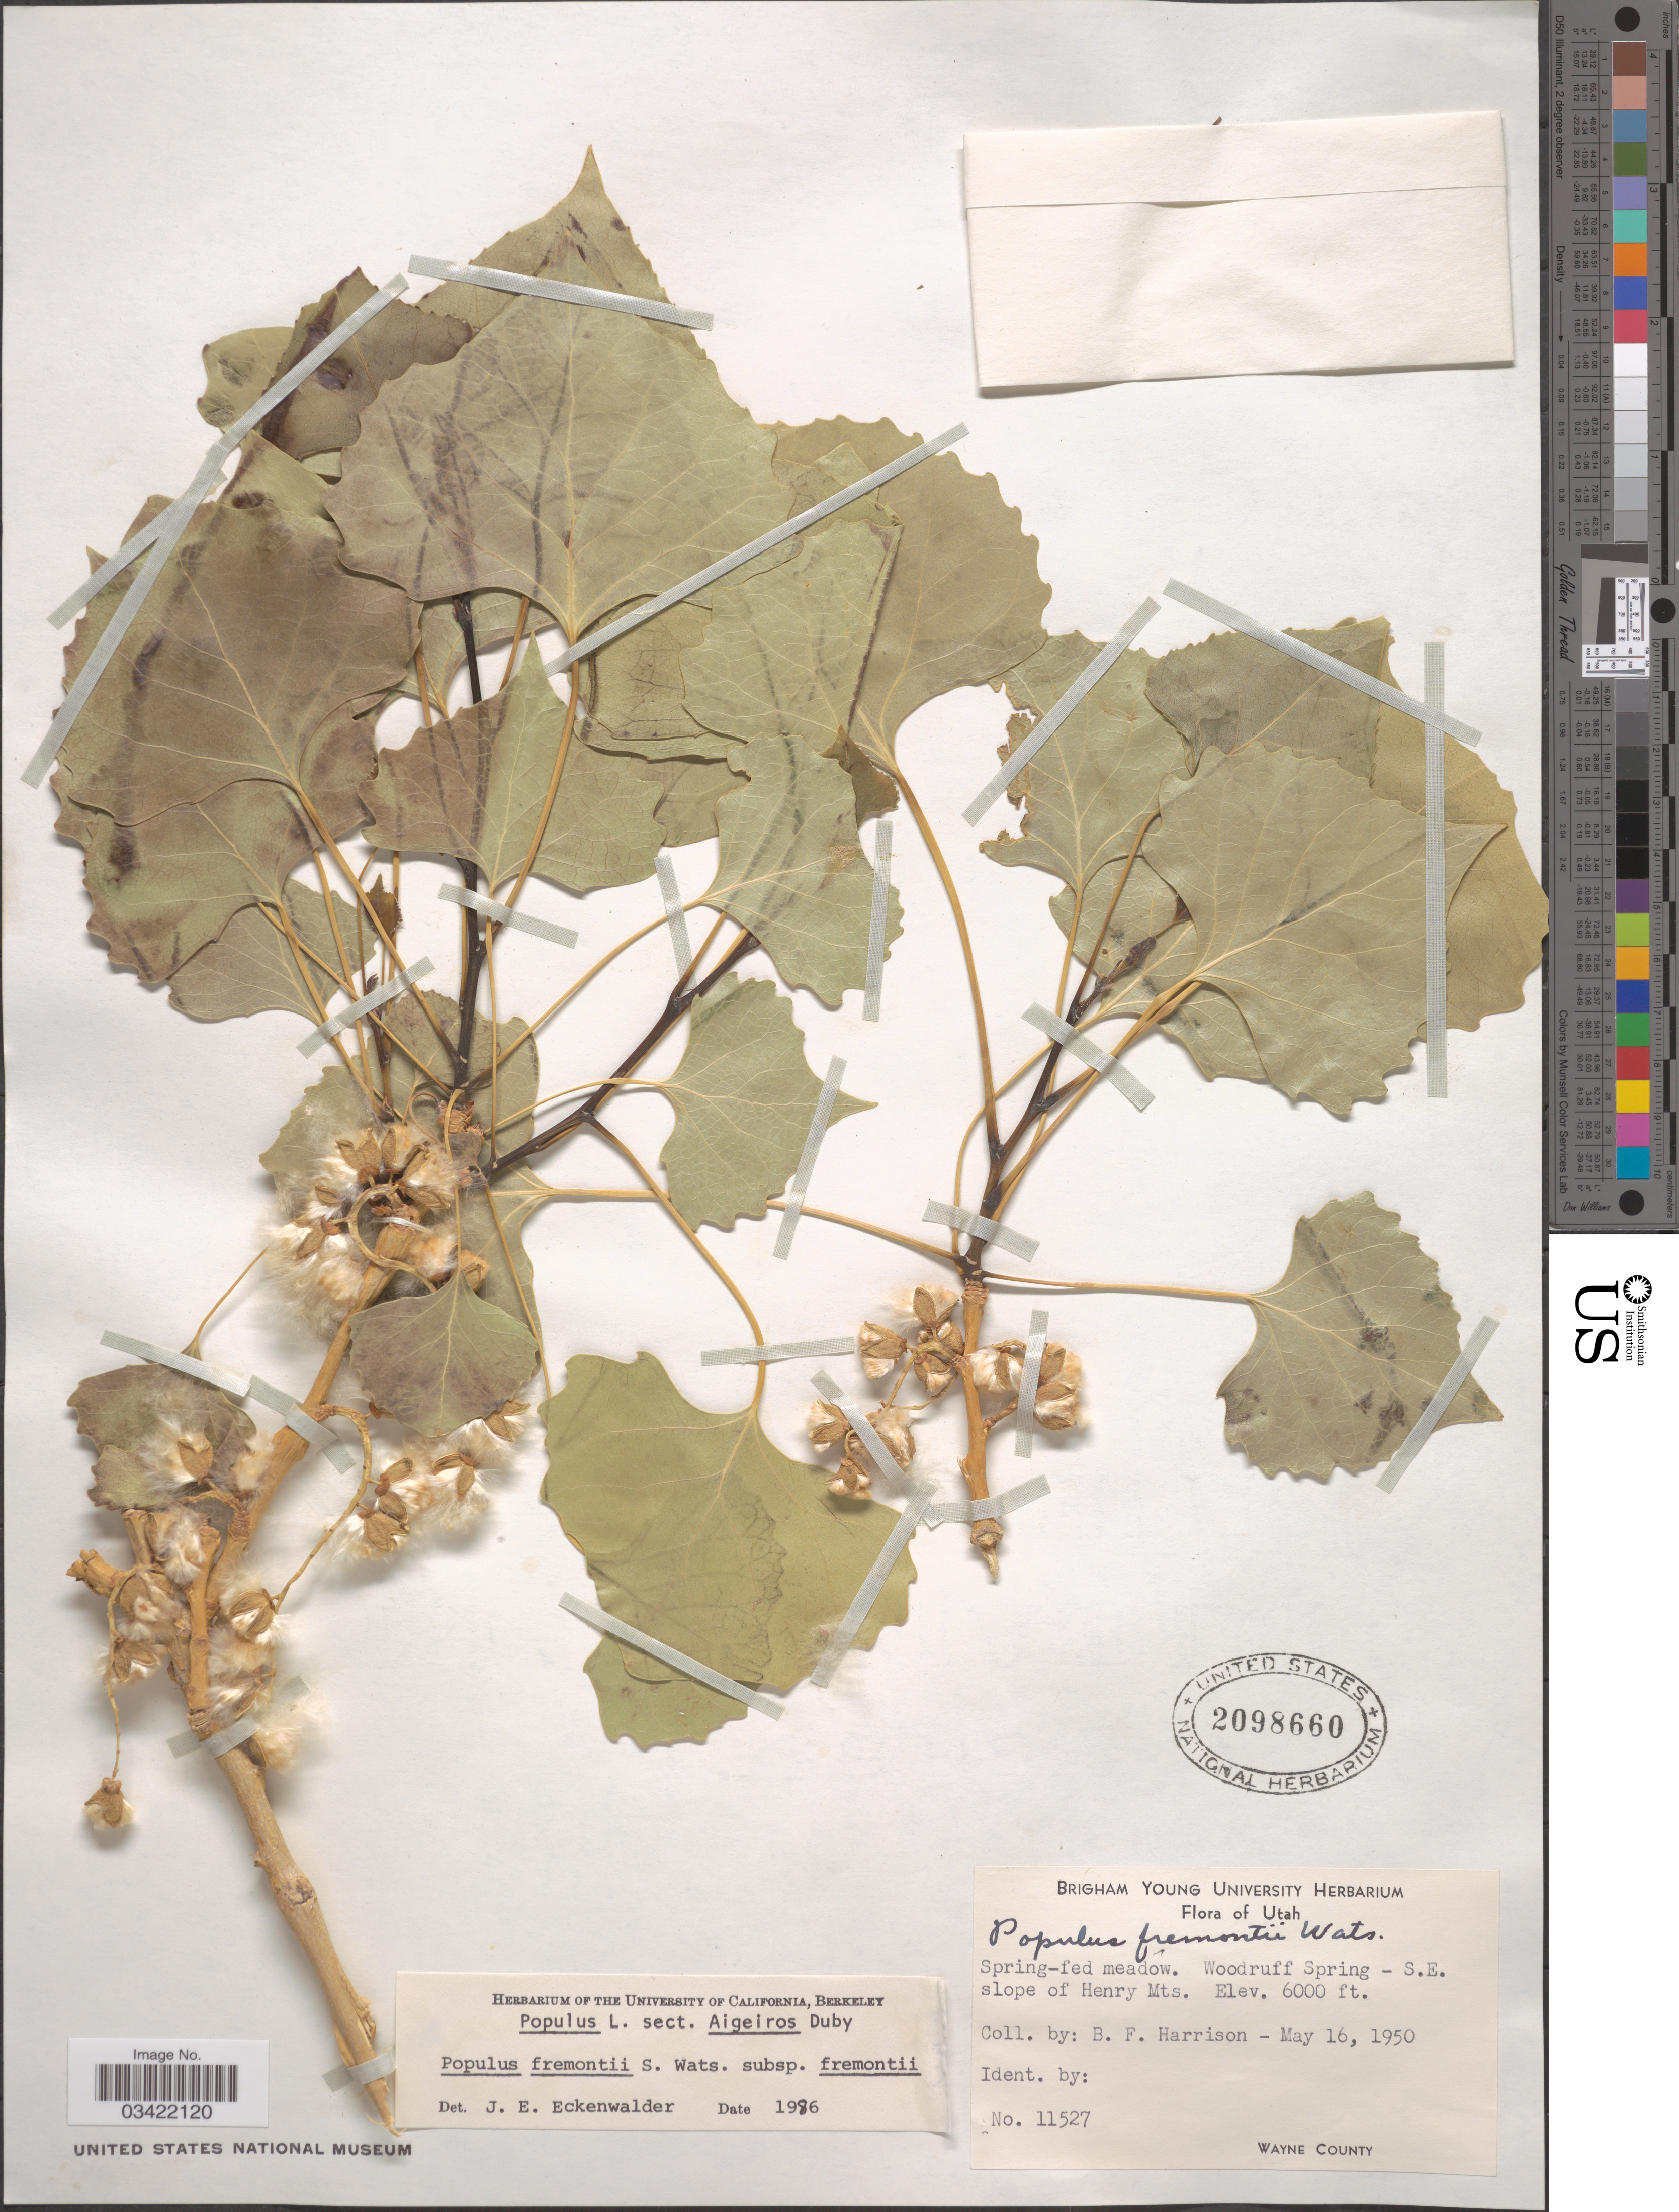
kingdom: Plantae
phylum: Tracheophyta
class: Magnoliopsida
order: Malpighiales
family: Salicaceae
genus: Populus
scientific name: Populus fremontii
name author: S. Watson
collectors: B. F. Harrison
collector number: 11527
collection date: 1950-05-16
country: United States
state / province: Utah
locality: Woodruff Spring - S.E. slope of Henry Mts. Wayne County.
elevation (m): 1829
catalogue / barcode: US 2098660